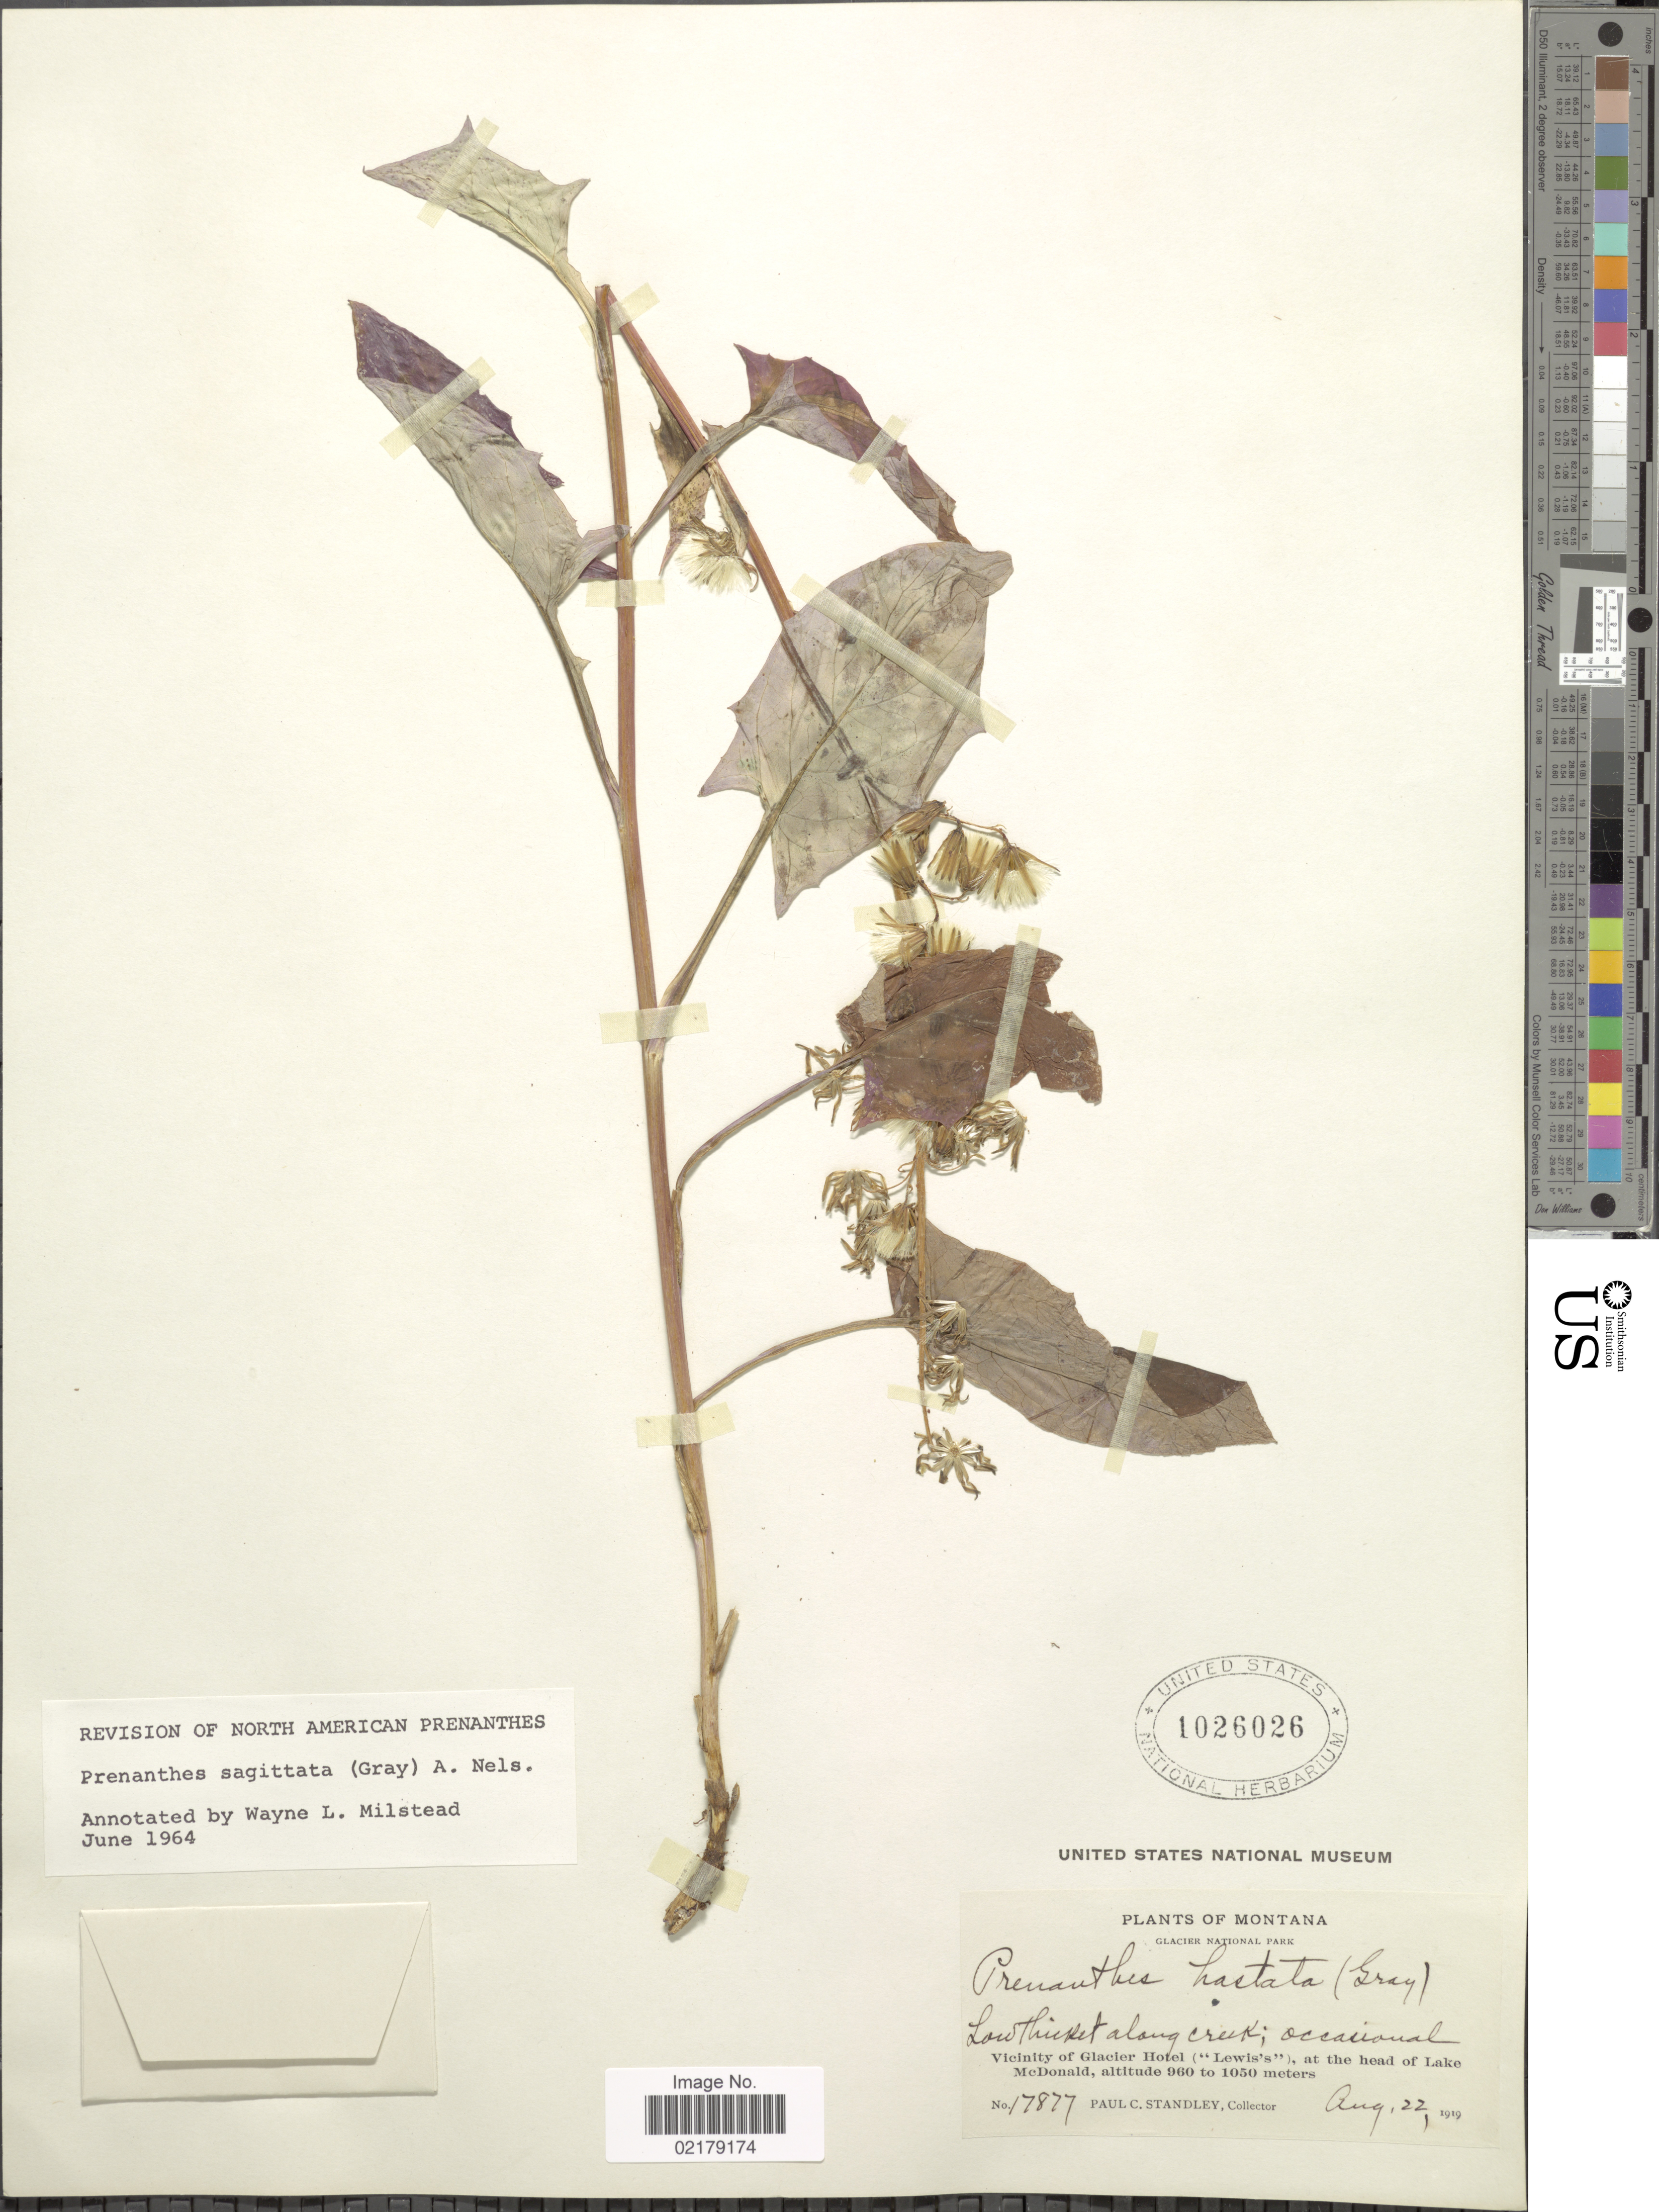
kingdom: Plantae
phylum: Tracheophyta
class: Magnoliopsida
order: Asterales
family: Asteraceae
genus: Nabalus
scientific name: Nabalus sagittatus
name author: (A. Gray) Rydb.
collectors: P. C. Standley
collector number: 17877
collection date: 1919-08-22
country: United States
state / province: Montana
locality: Glacier National Park, Low thicket along creek; occasional, Vicinity of Glacier Hotel ('Lewis's'), at the head of Lake McDonald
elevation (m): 960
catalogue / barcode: US 1026026